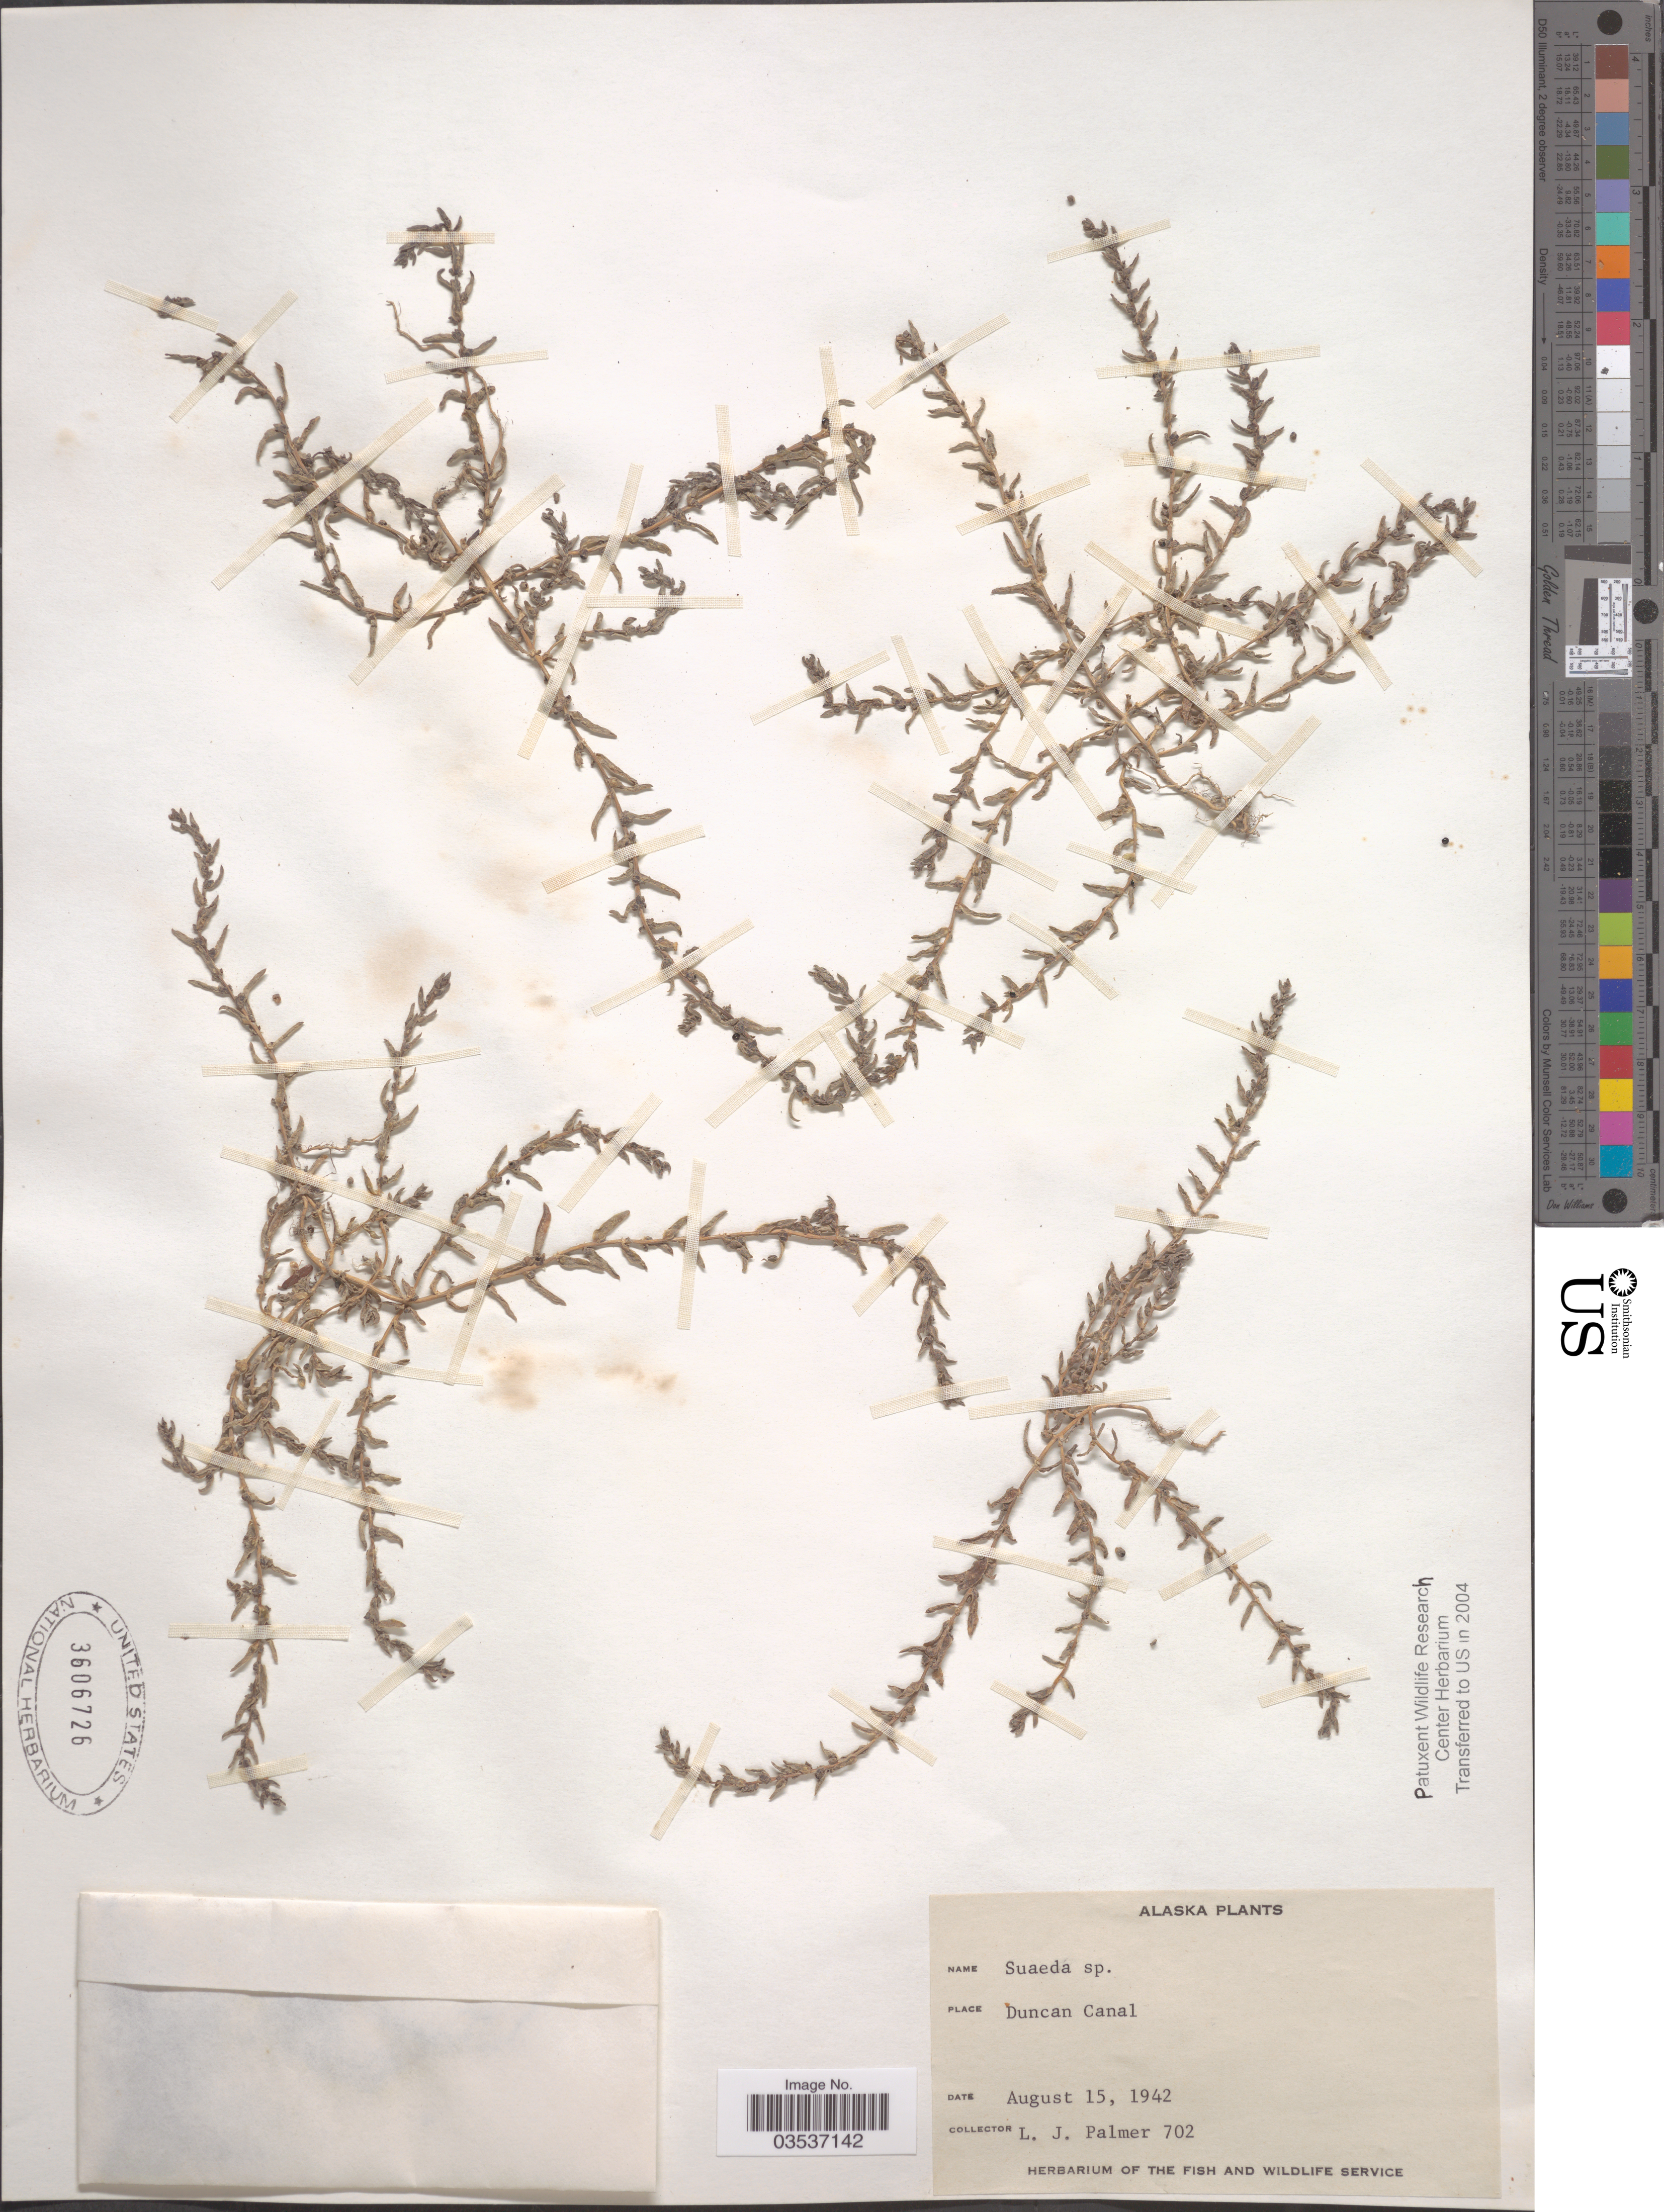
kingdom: Plantae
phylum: Tracheophyta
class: Magnoliopsida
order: Caryophyllales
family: Amaranthaceae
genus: Suaeda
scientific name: Suaeda sp.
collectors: L. J. Palmer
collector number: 702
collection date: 1942-08-15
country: United States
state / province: Alaska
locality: Duncan Canal.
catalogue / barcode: US 3606726